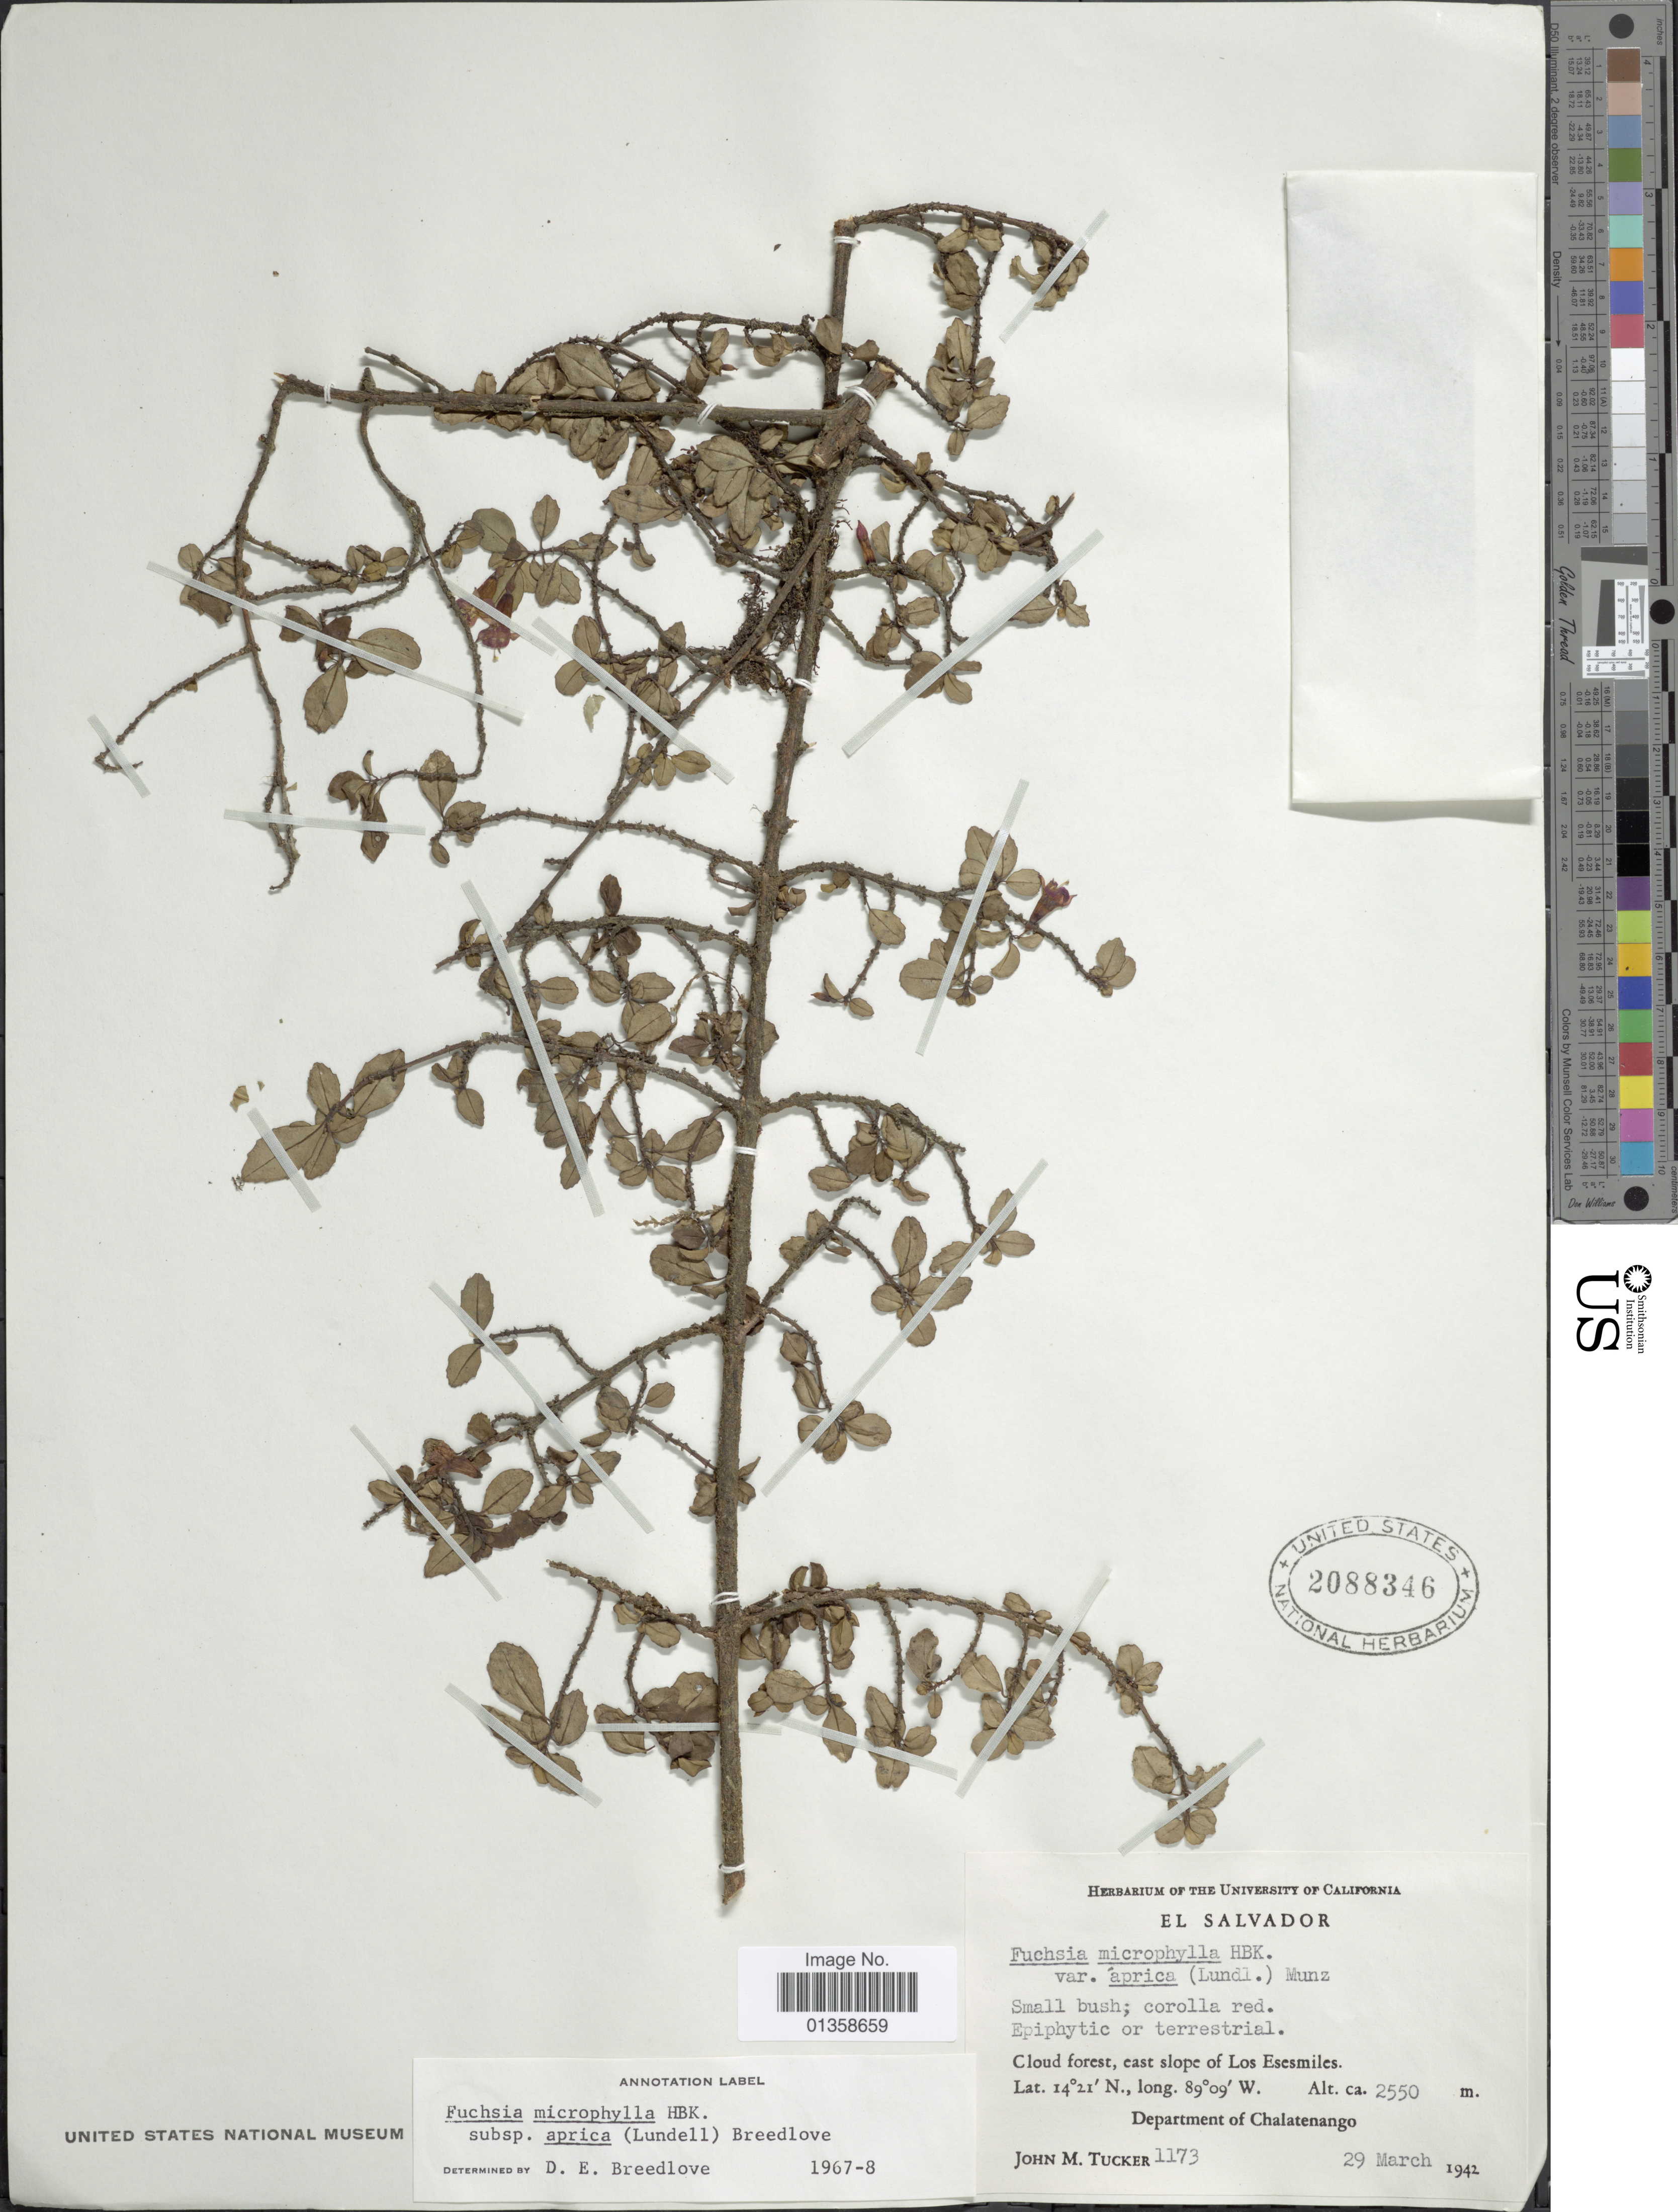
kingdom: Plantae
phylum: Tracheophyta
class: Magnoliopsida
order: Myrtales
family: Onagraceae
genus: Fuchsia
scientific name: Fuchsia microphylla subsp. aprica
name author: (Lundell) Breedlove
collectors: J. M. Tucker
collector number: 1173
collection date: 1942-03-29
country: El Salvador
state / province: Chalatenango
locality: Cloud forest, east slope of Los Esesmiles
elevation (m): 2250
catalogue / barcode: US 2088346